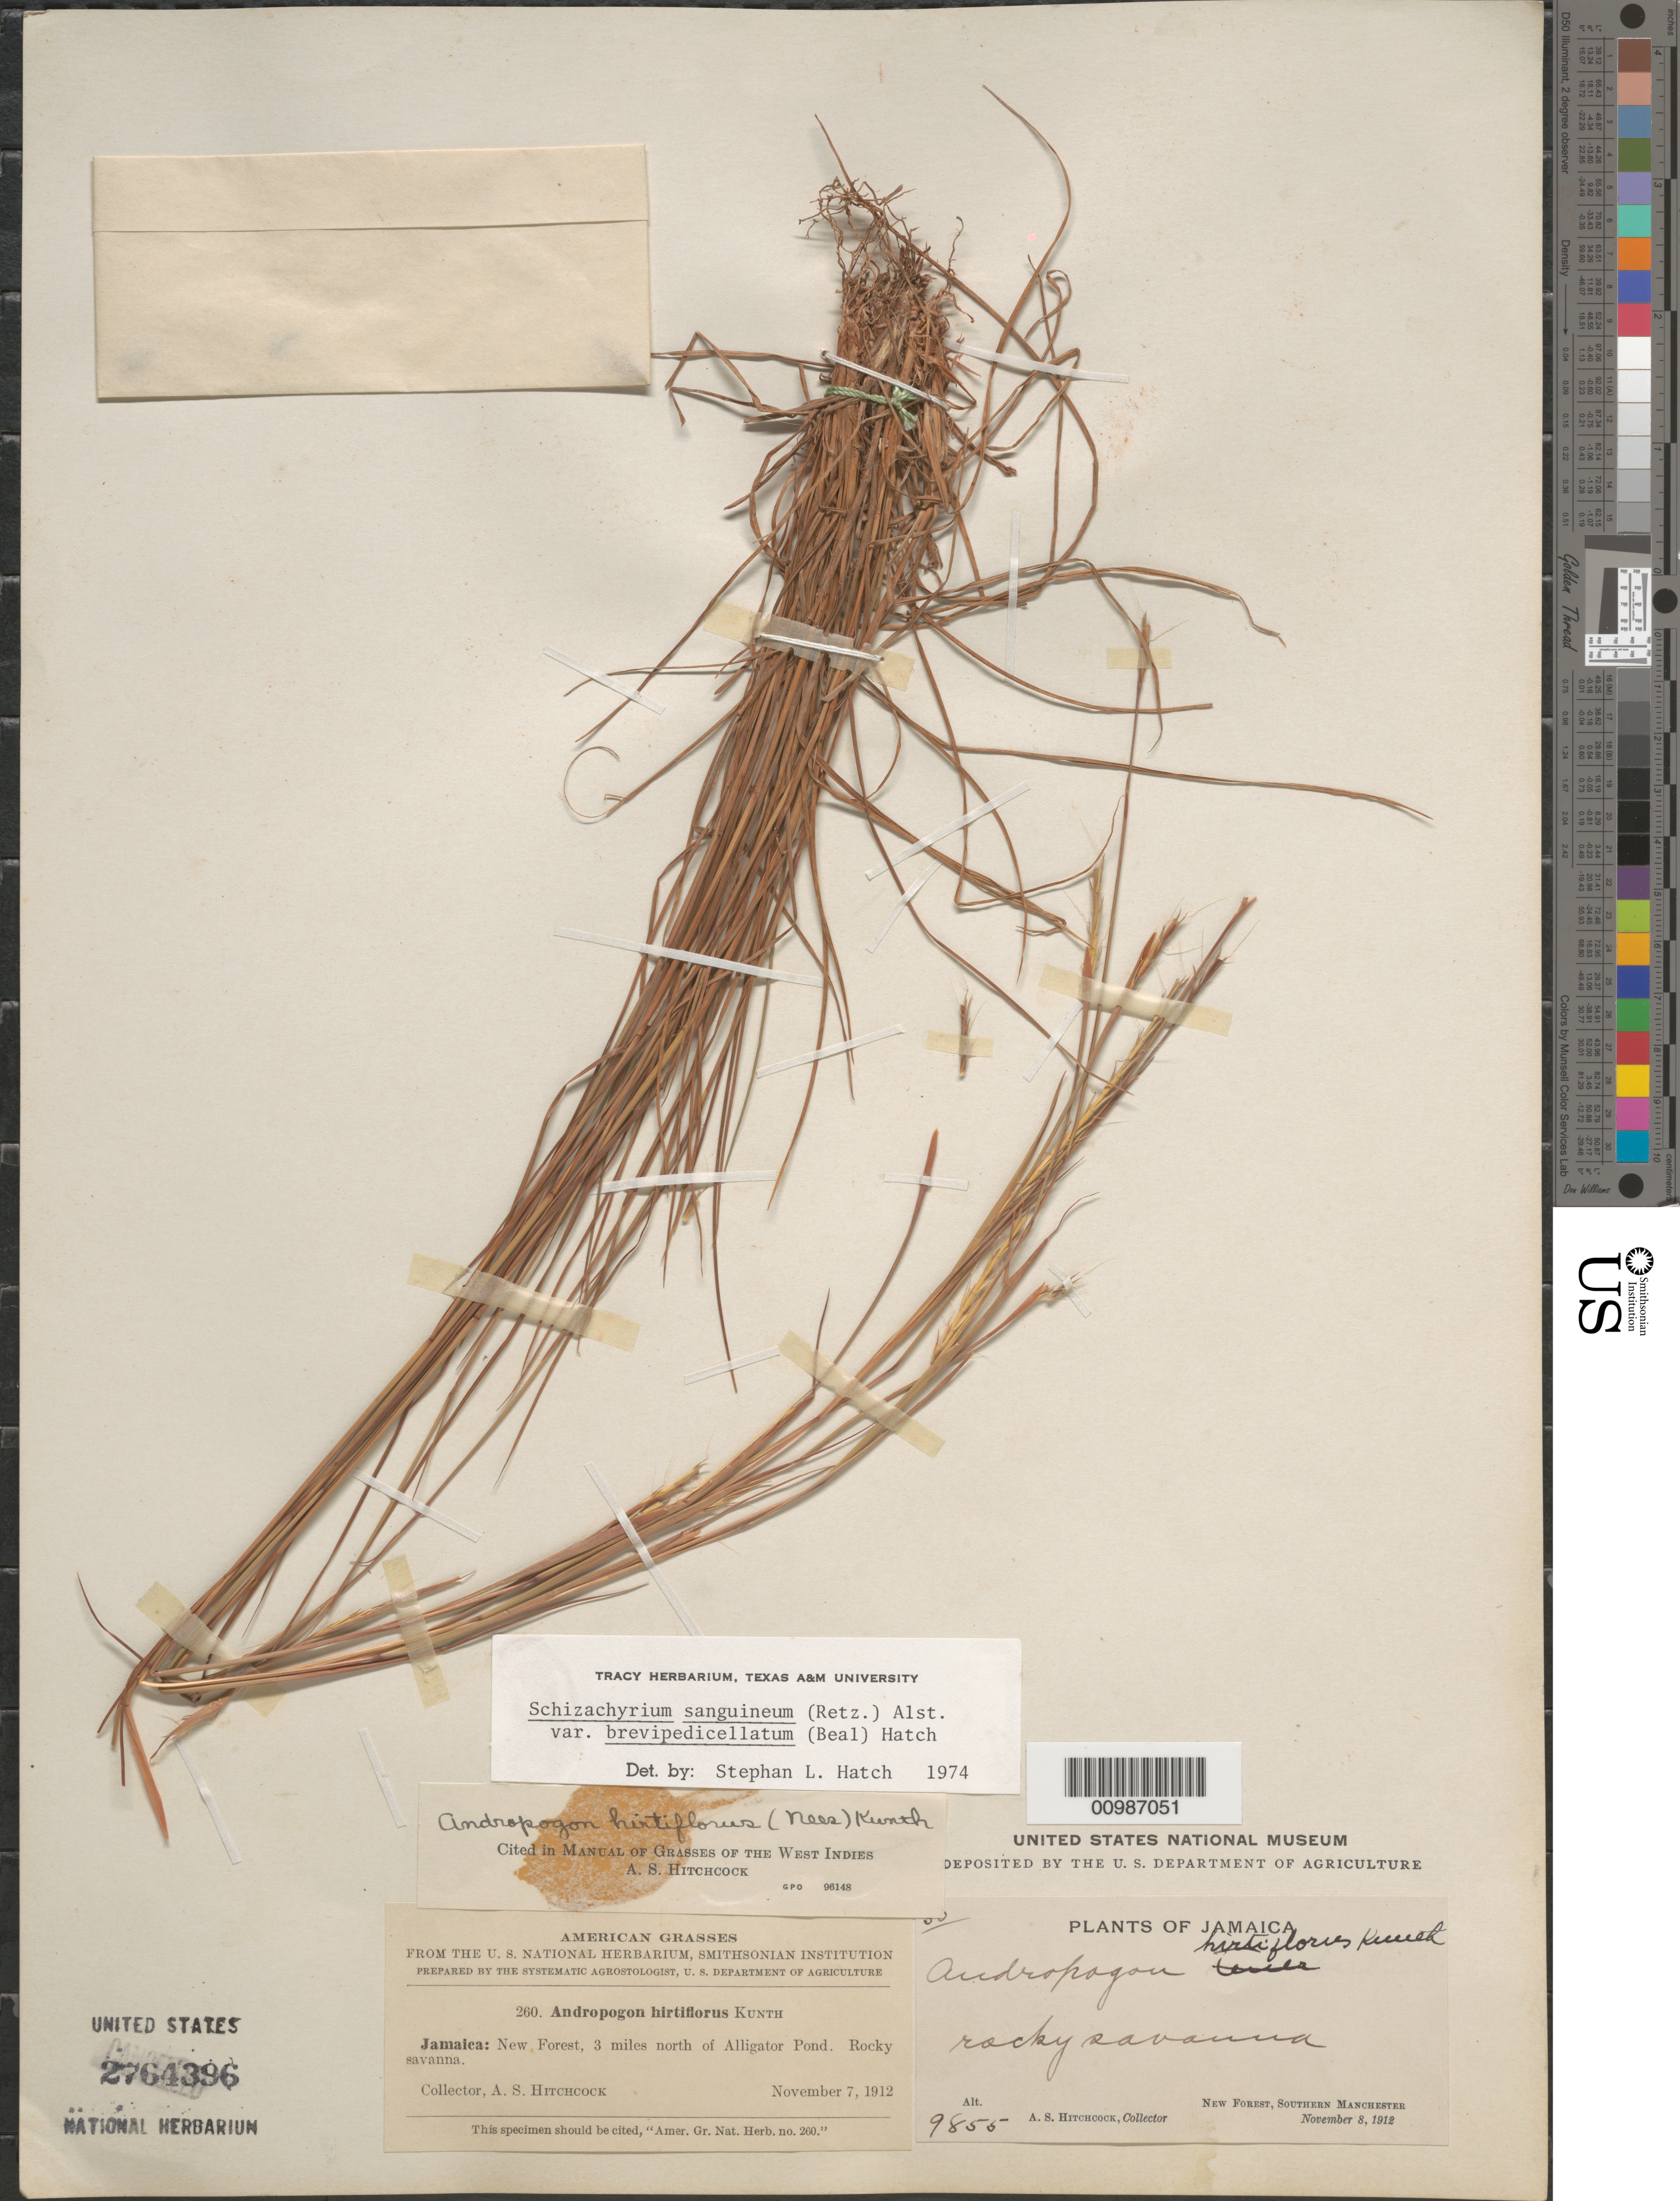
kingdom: Plantae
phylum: Tracheophyta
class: Liliopsida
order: Poales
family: Poaceae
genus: Andropogon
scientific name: Andropogon hirtiflorus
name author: (Nees) Kunth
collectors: A. S. Hitchcock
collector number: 9855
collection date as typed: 08 Nov 1912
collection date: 1912-11-08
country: Jamaica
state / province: Manchester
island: Jamaica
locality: New Forest, 3 miles north of Alligator Pond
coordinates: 0 N, 0 E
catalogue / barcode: US 2764396